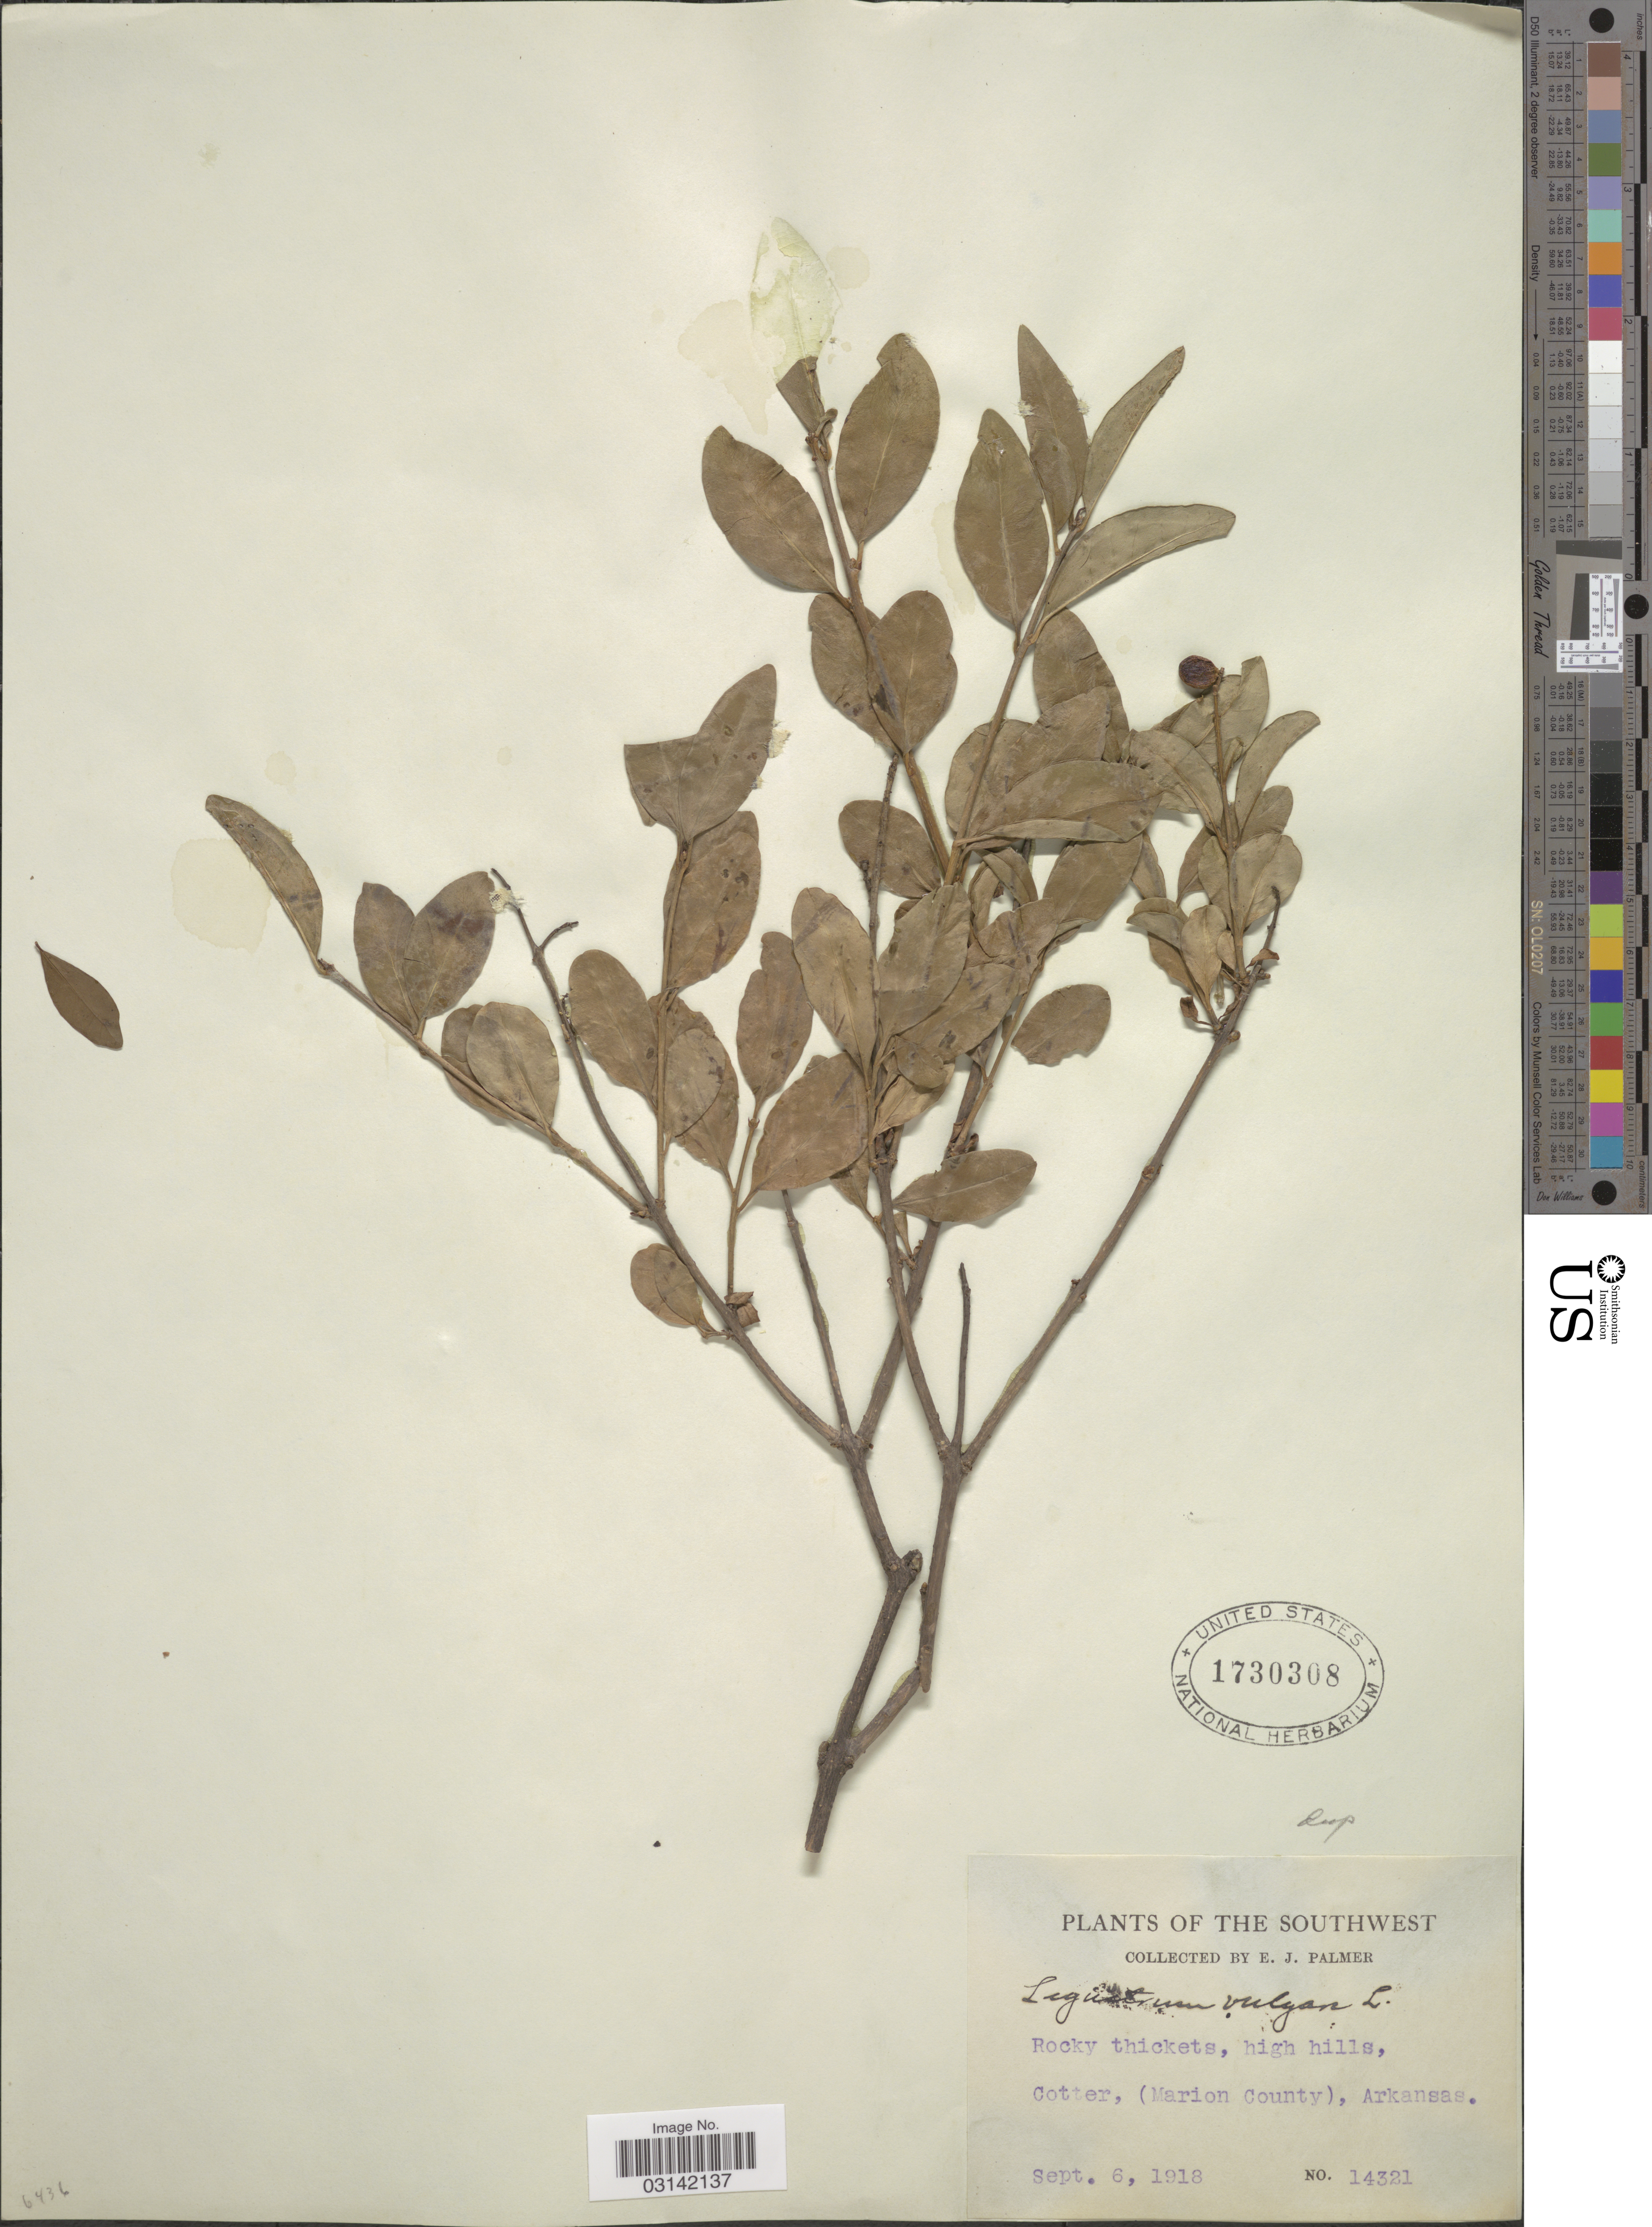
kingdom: Plantae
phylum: Tracheophyta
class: Magnoliopsida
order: Lamiales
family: Oleaceae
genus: Ligustrum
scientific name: Ligustrum vulgare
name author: L.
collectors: E. J. Palmer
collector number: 14321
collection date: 1918-09-06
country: United States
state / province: Arkansas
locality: The Southwest, Rocky thickets, high hills, Cotter, (Marion County).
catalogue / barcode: US 1730308